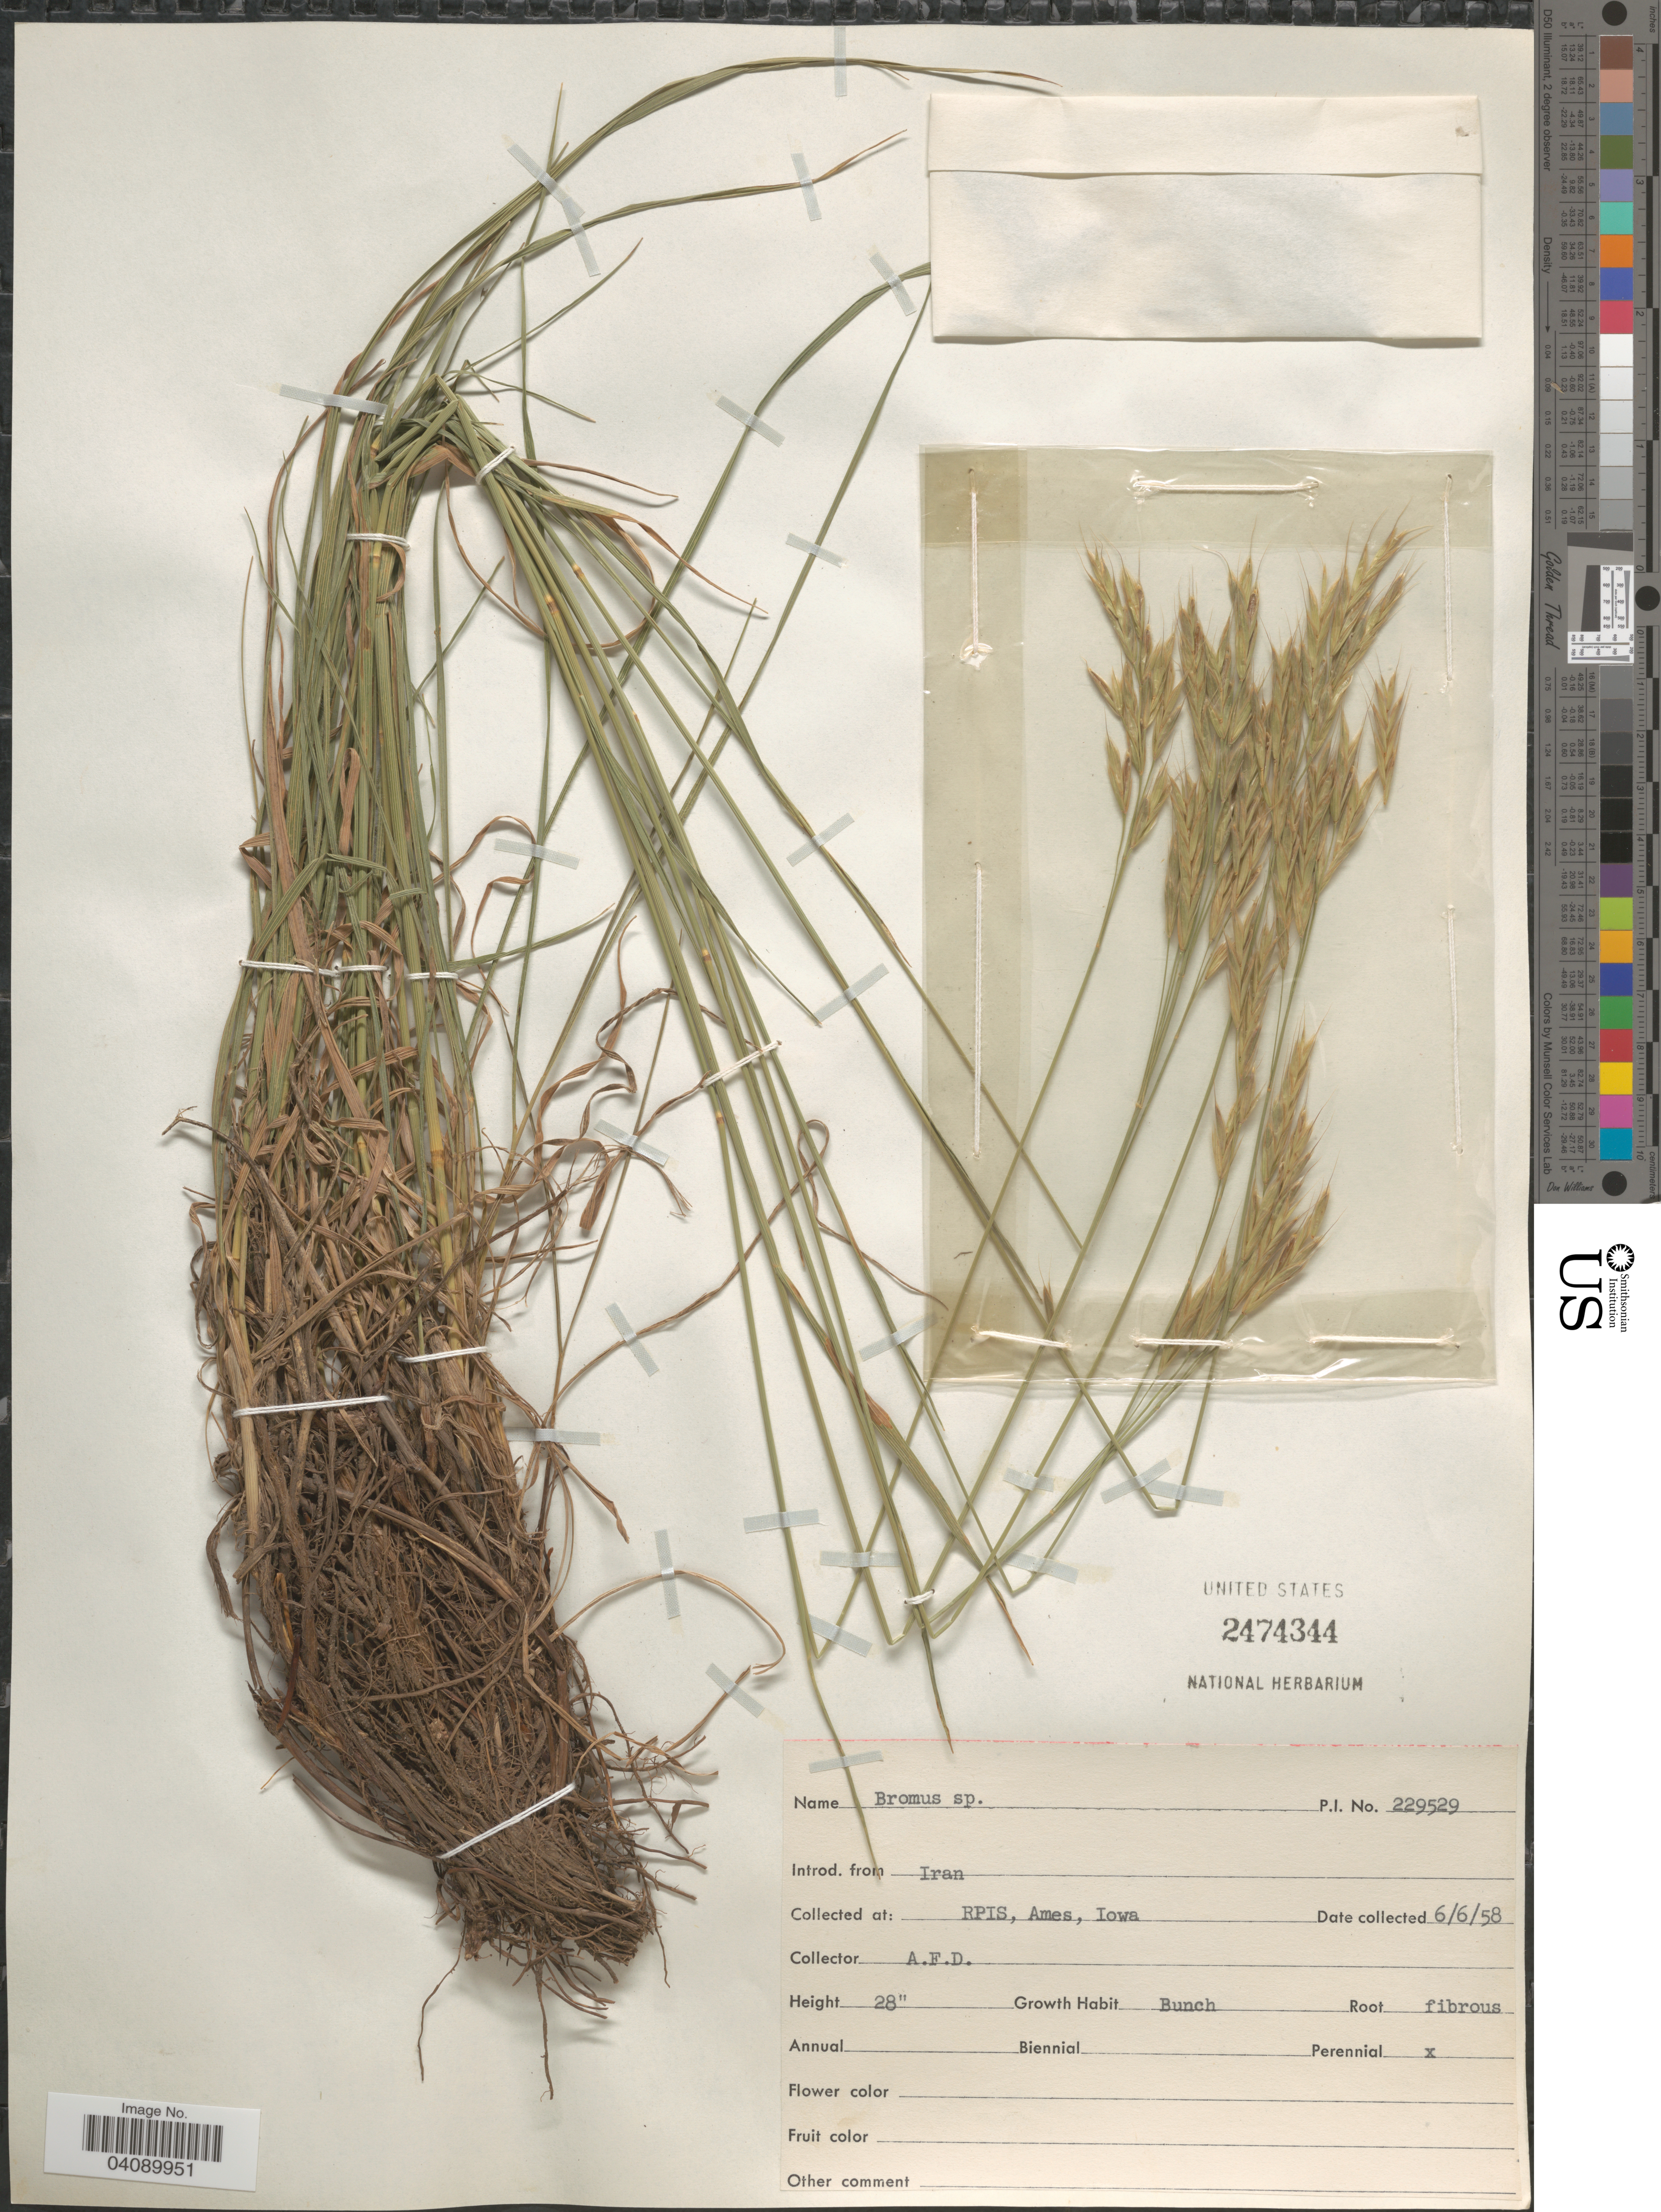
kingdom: Plantae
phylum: Tracheophyta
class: Liliopsida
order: Poales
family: Poaceae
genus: Bromus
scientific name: Bromus sp.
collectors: A. D.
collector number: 229529?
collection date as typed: Transcribed d/m/y: 6/6/58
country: United States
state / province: Iowa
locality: RPIS, Ames.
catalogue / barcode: US 2474344